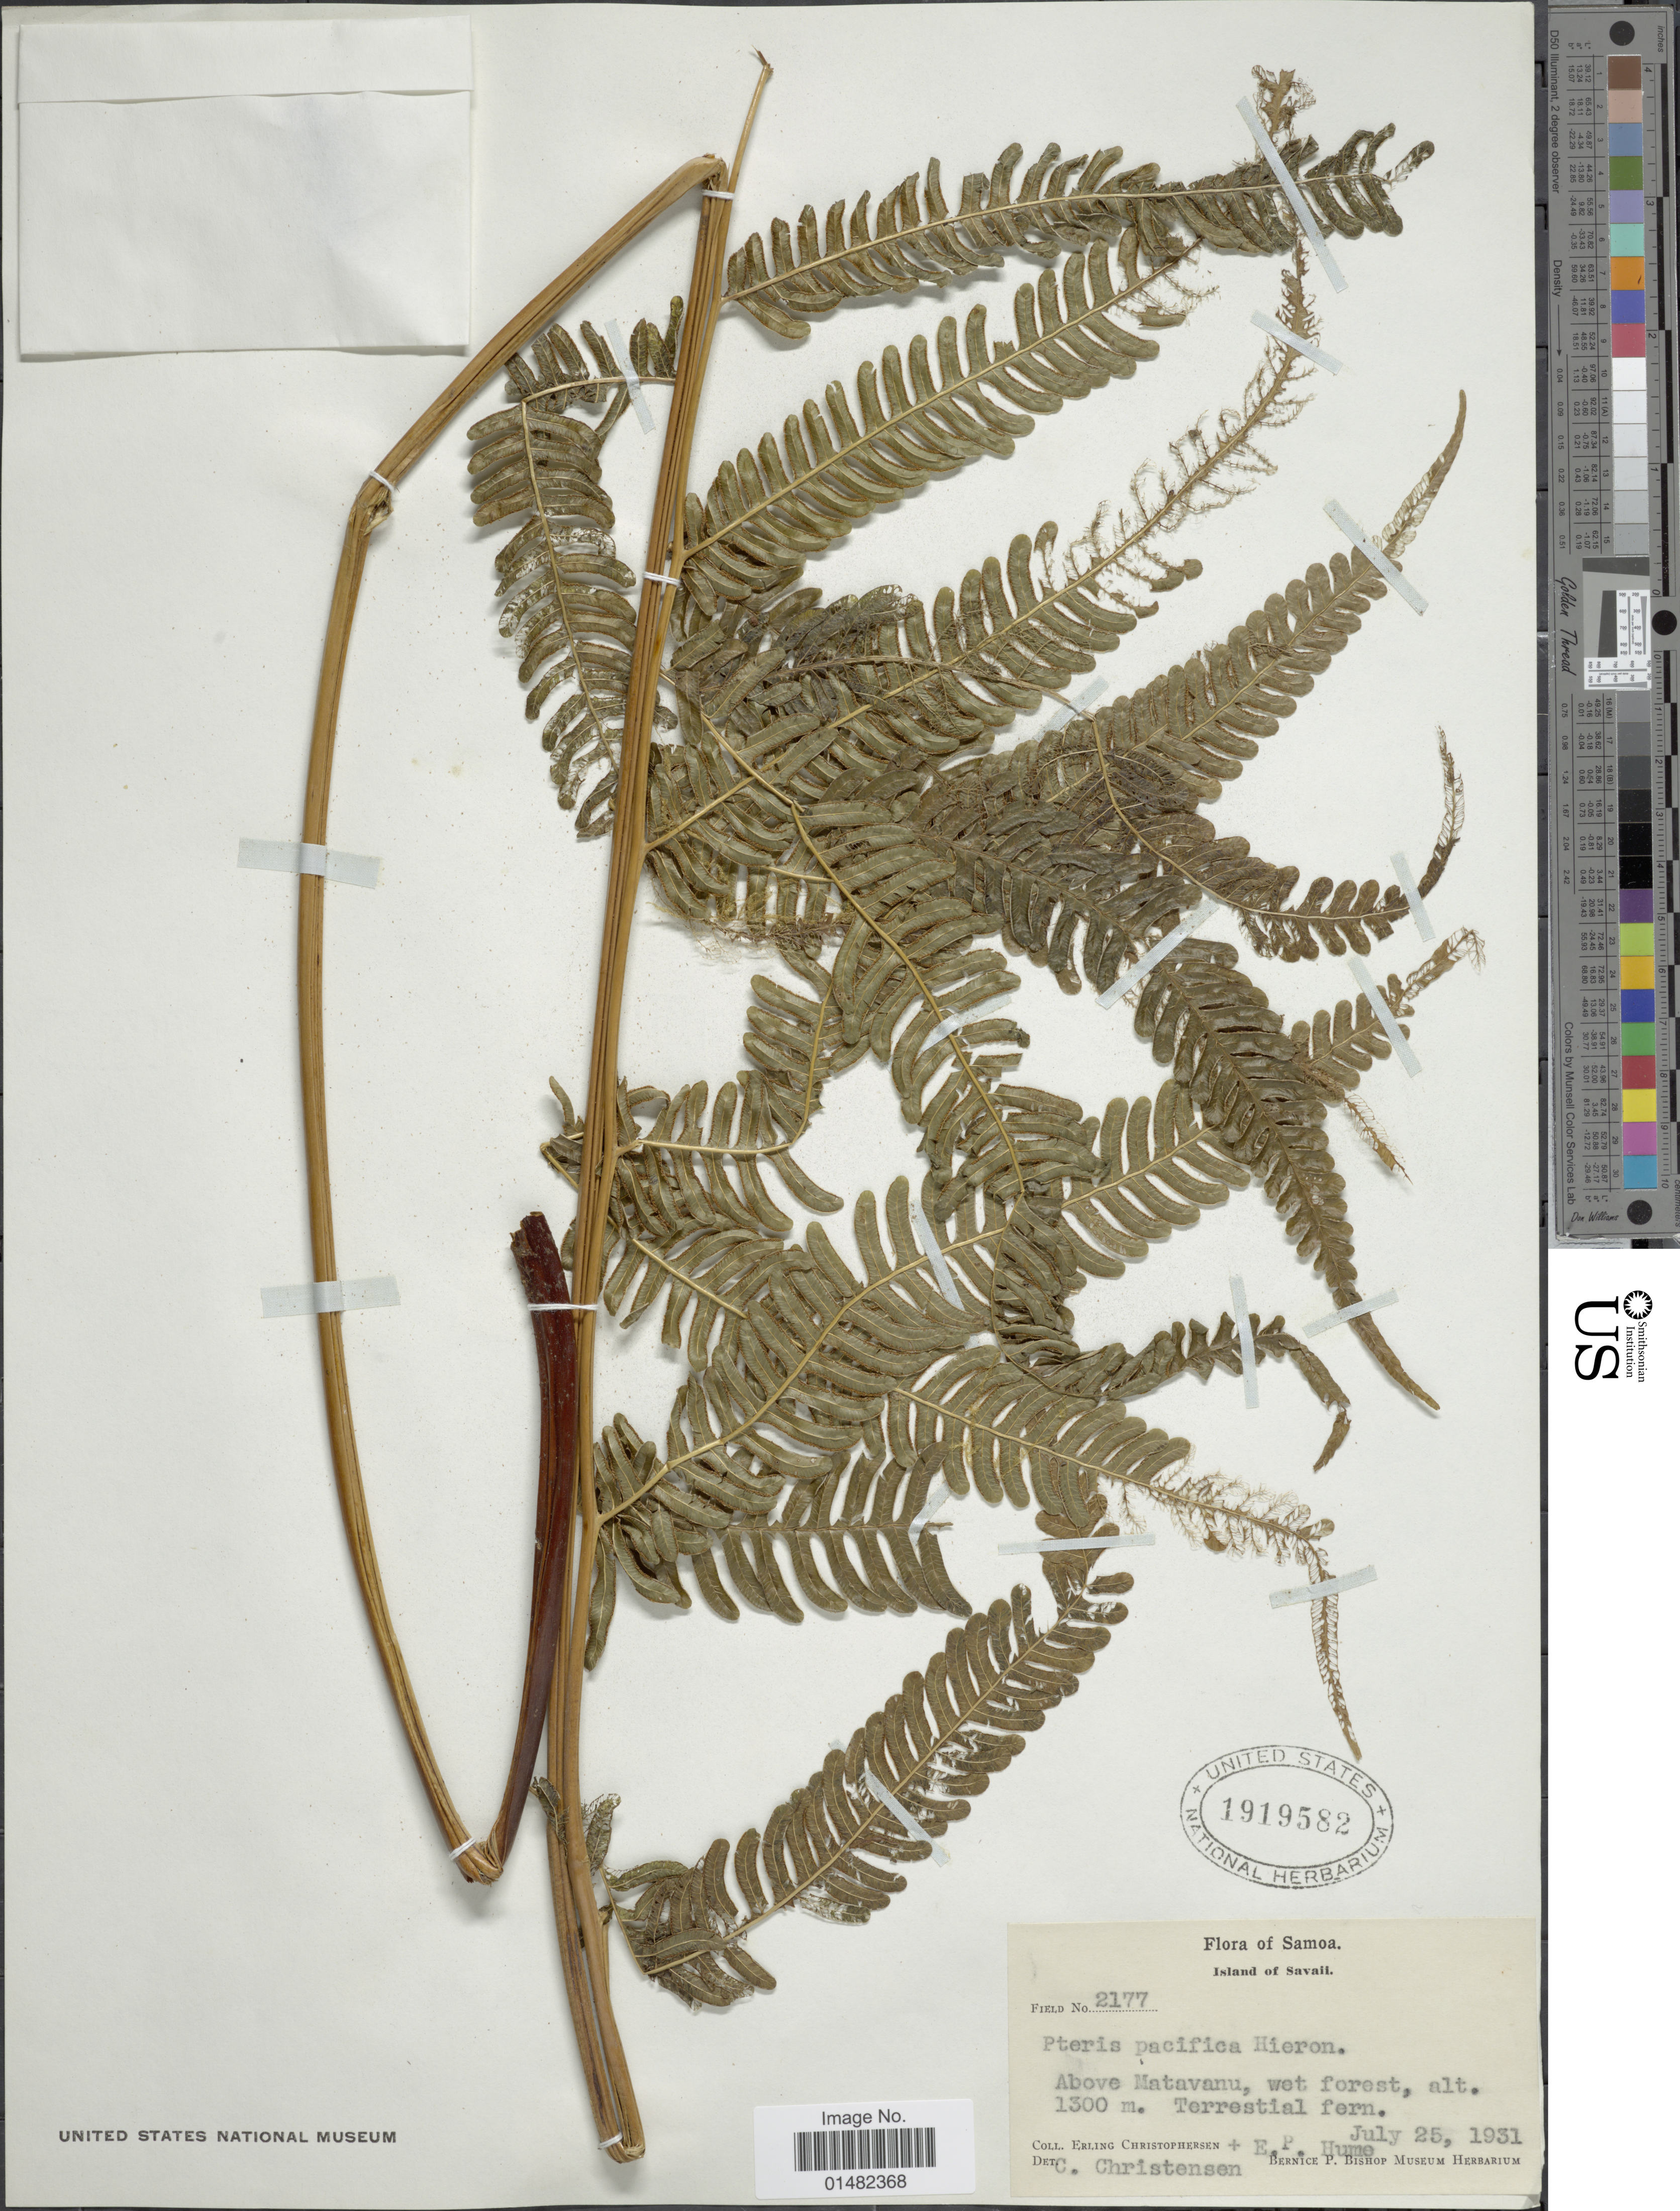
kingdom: Plantae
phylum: Tracheophyta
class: Polypodiopsida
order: Polypodiales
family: Pteridaceae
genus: Pteris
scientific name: Pteris pacifica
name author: Hieron.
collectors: E. Christophersen & E. P. Hume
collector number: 2177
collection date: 1931-07-25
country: Samoa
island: Savai'i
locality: Island of Savaii. Above Matavanu, wet forest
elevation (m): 1300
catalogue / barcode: US 1919582